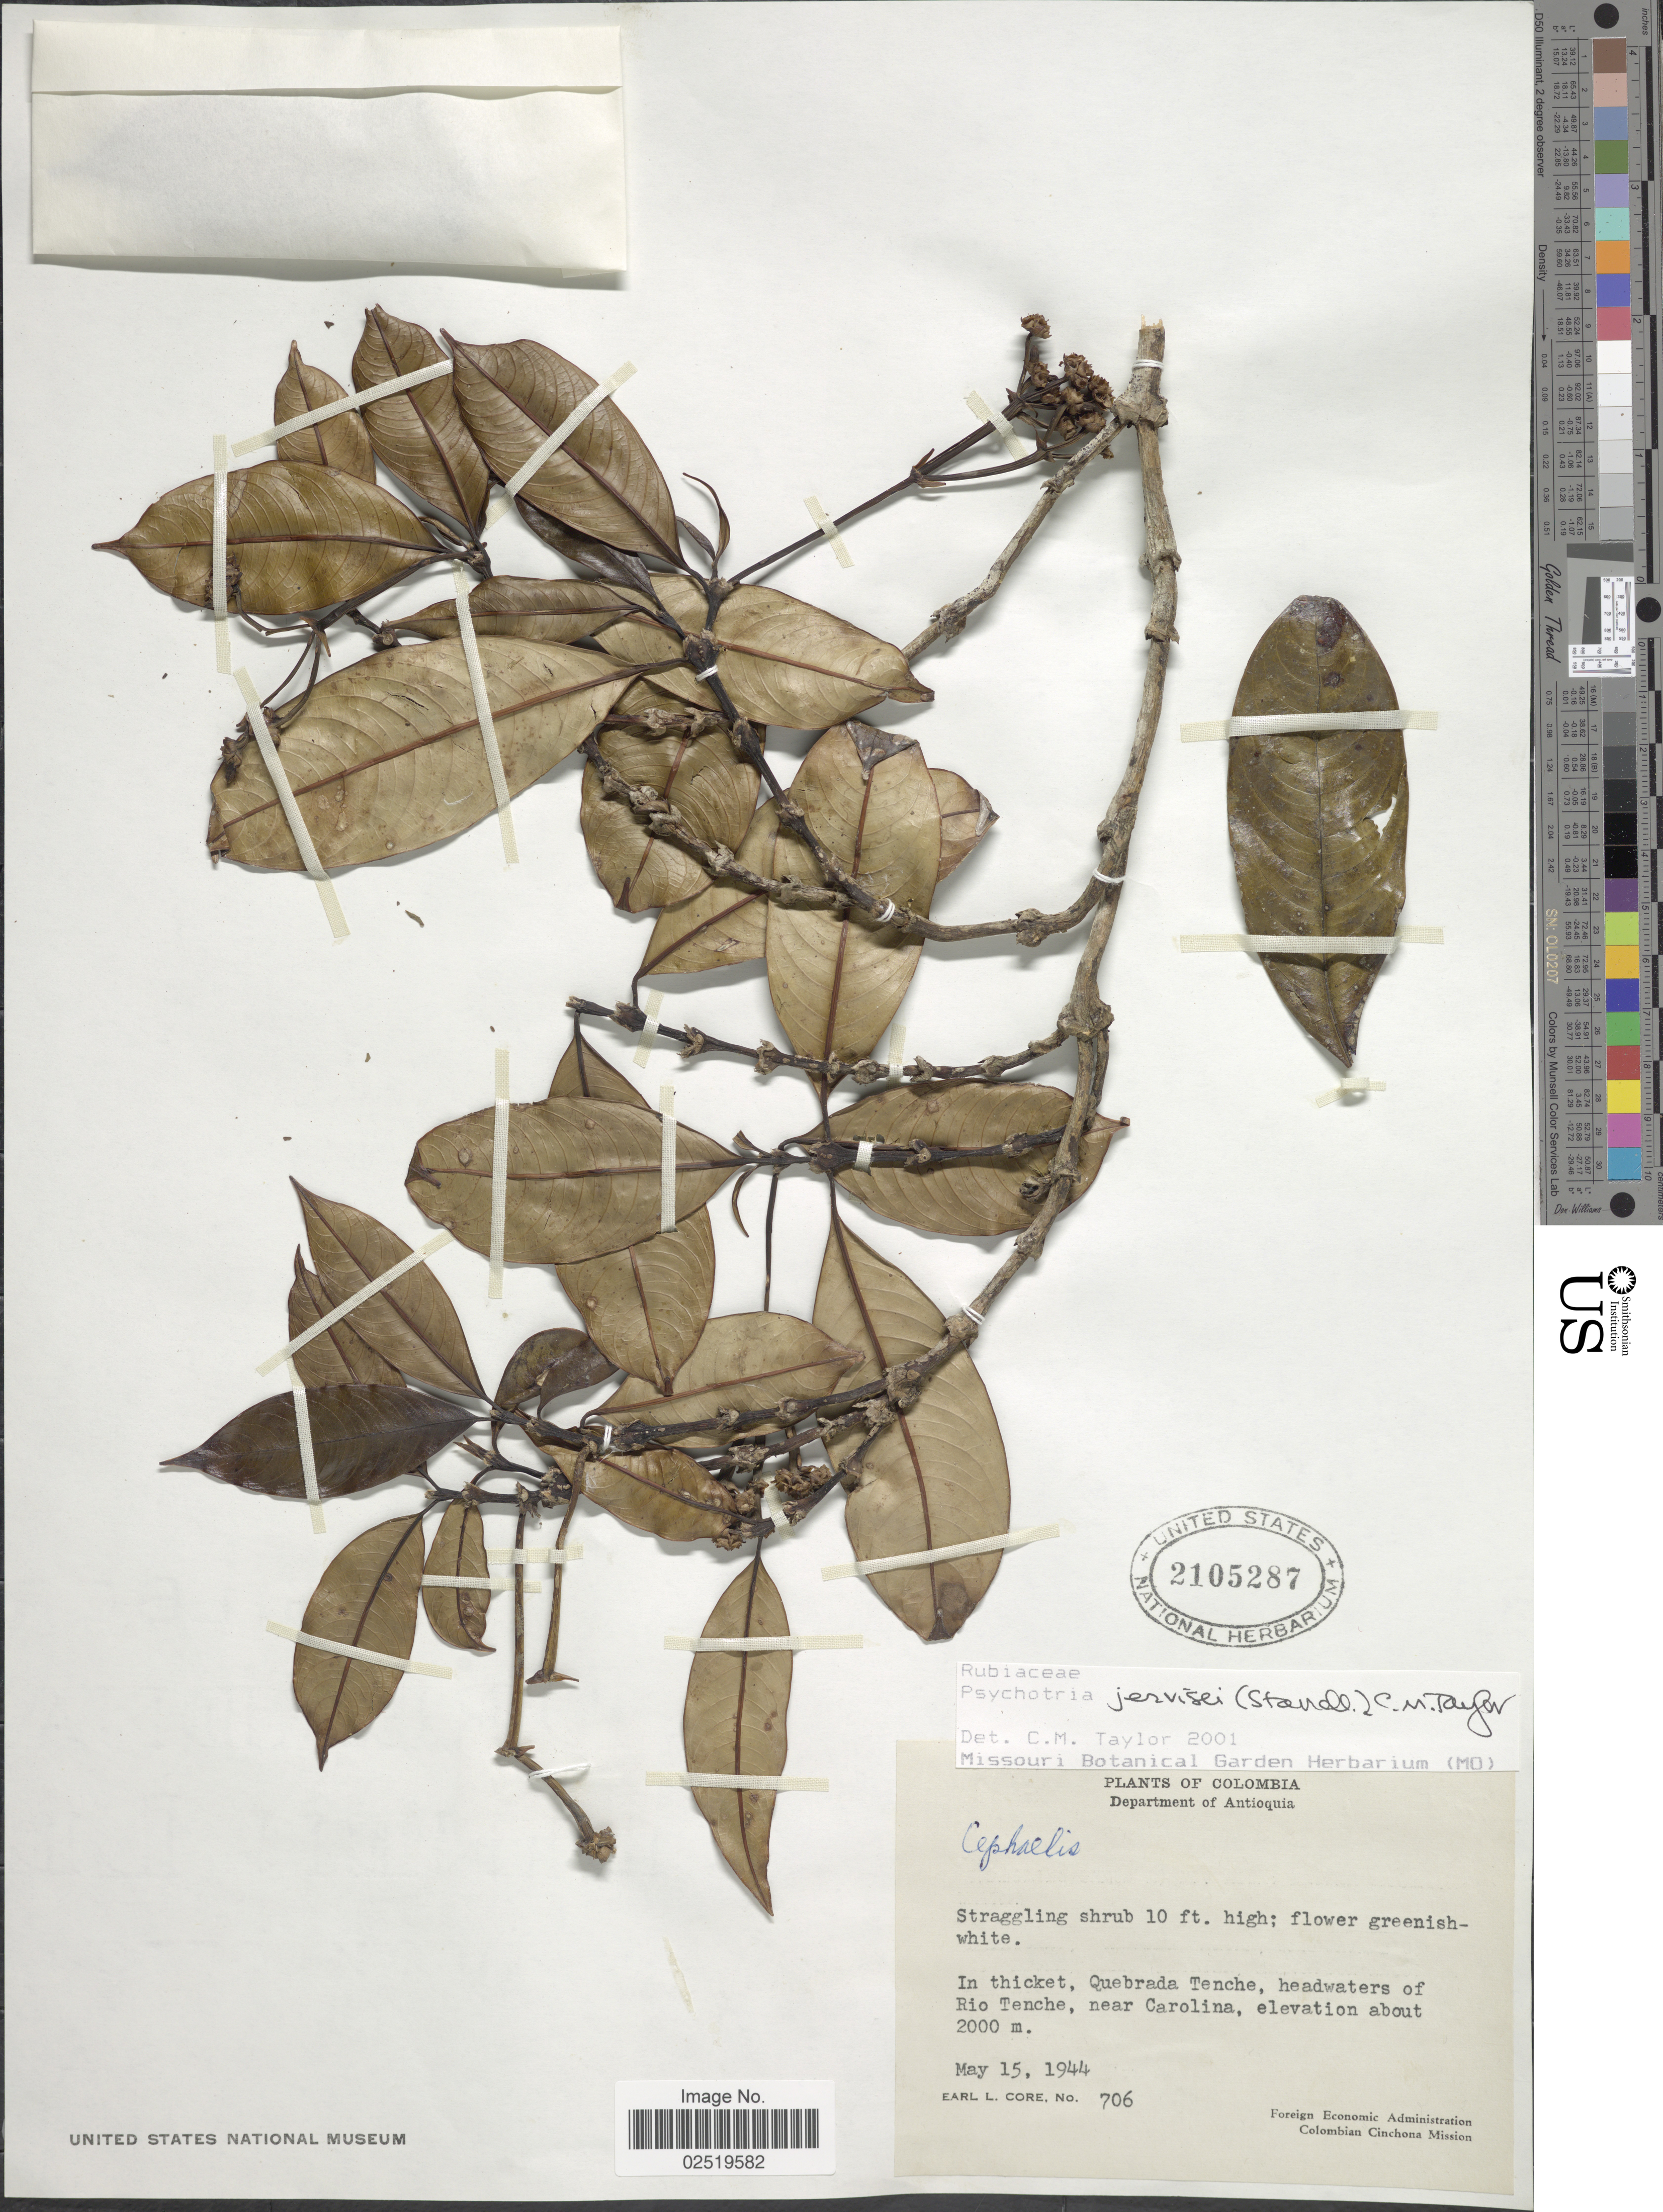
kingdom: Plantae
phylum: Tracheophyta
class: Magnoliopsida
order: Gentianales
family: Rubiaceae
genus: Psychotria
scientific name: Psychotria jervisei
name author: (Standl.) C.M. Taylor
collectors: E. L. Core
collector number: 706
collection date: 1944-05-15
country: Colombia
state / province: Antioquia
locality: In thicket, Quebrada Tenche, headwaters of Rio Tenche, near Carolina.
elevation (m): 2000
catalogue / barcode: US 2105287